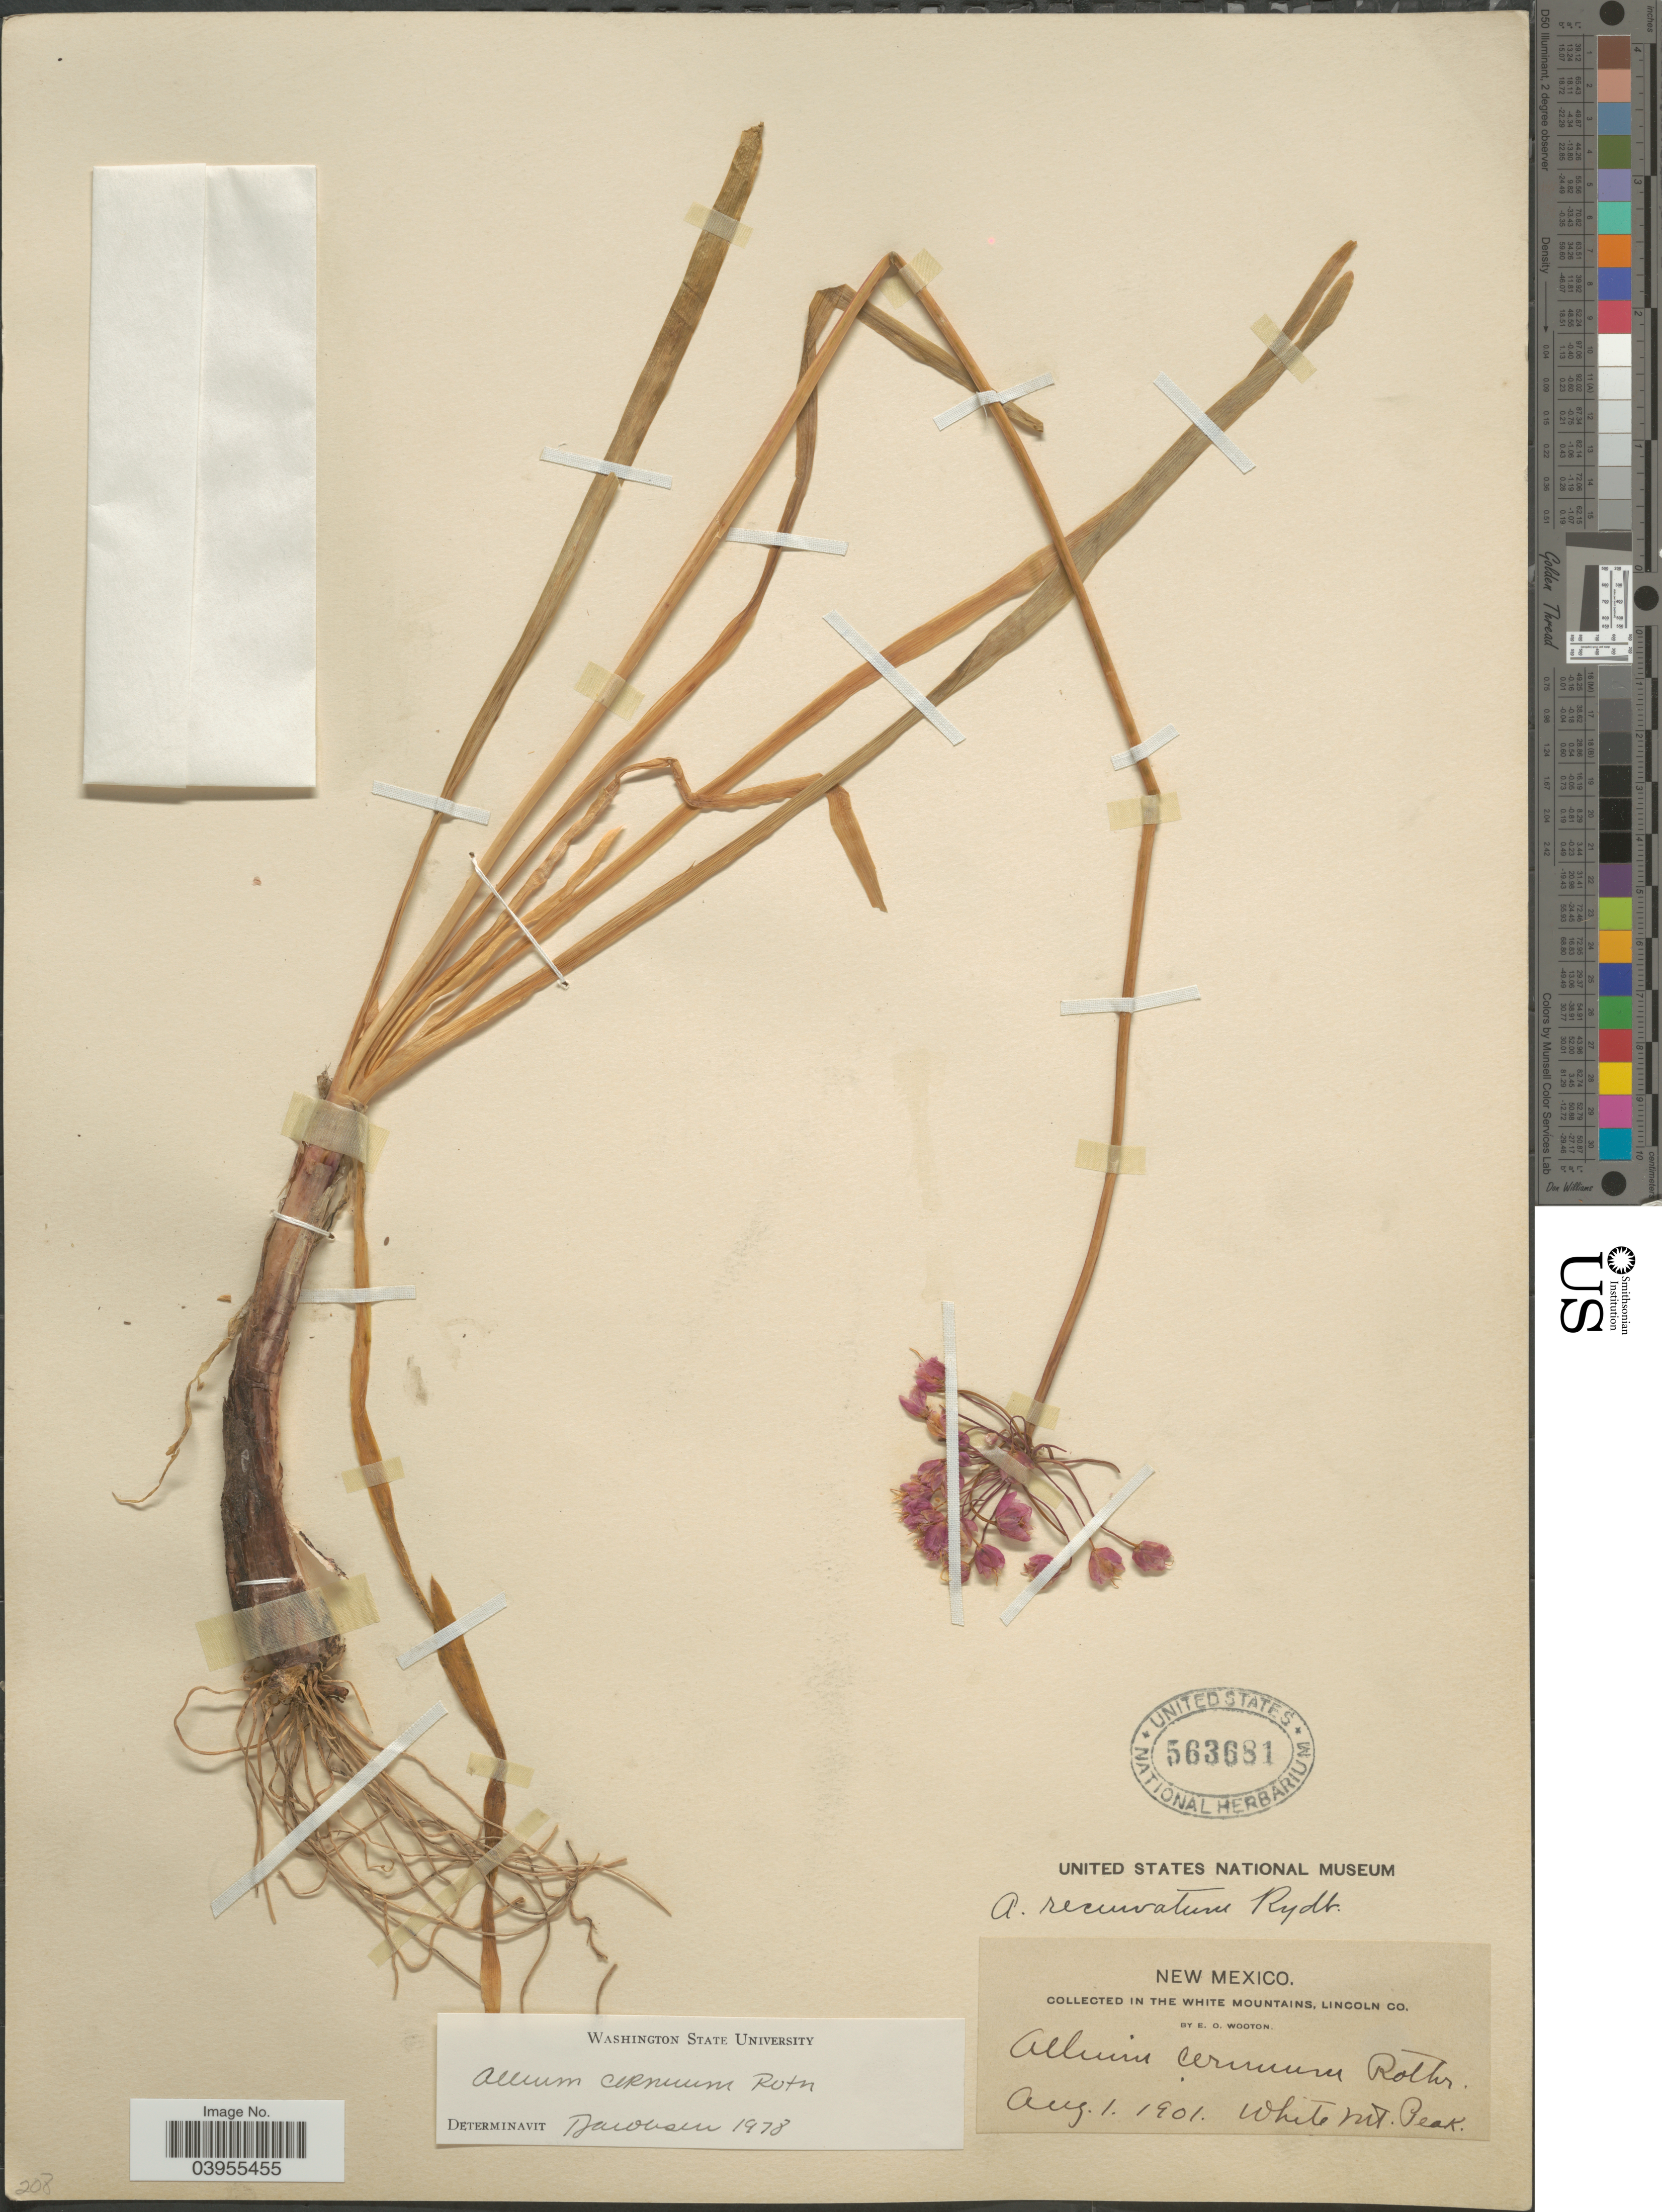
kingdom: Plantae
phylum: Tracheophyta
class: Liliopsida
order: Asparagales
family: Amaryllidaceae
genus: Allium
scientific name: Allium cernuum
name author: Roth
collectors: E. O. Wooton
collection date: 1901-08-01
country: United States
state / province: New Mexico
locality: White Mountains, Lincoln Co. White Mt. Peak.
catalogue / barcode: US 563681